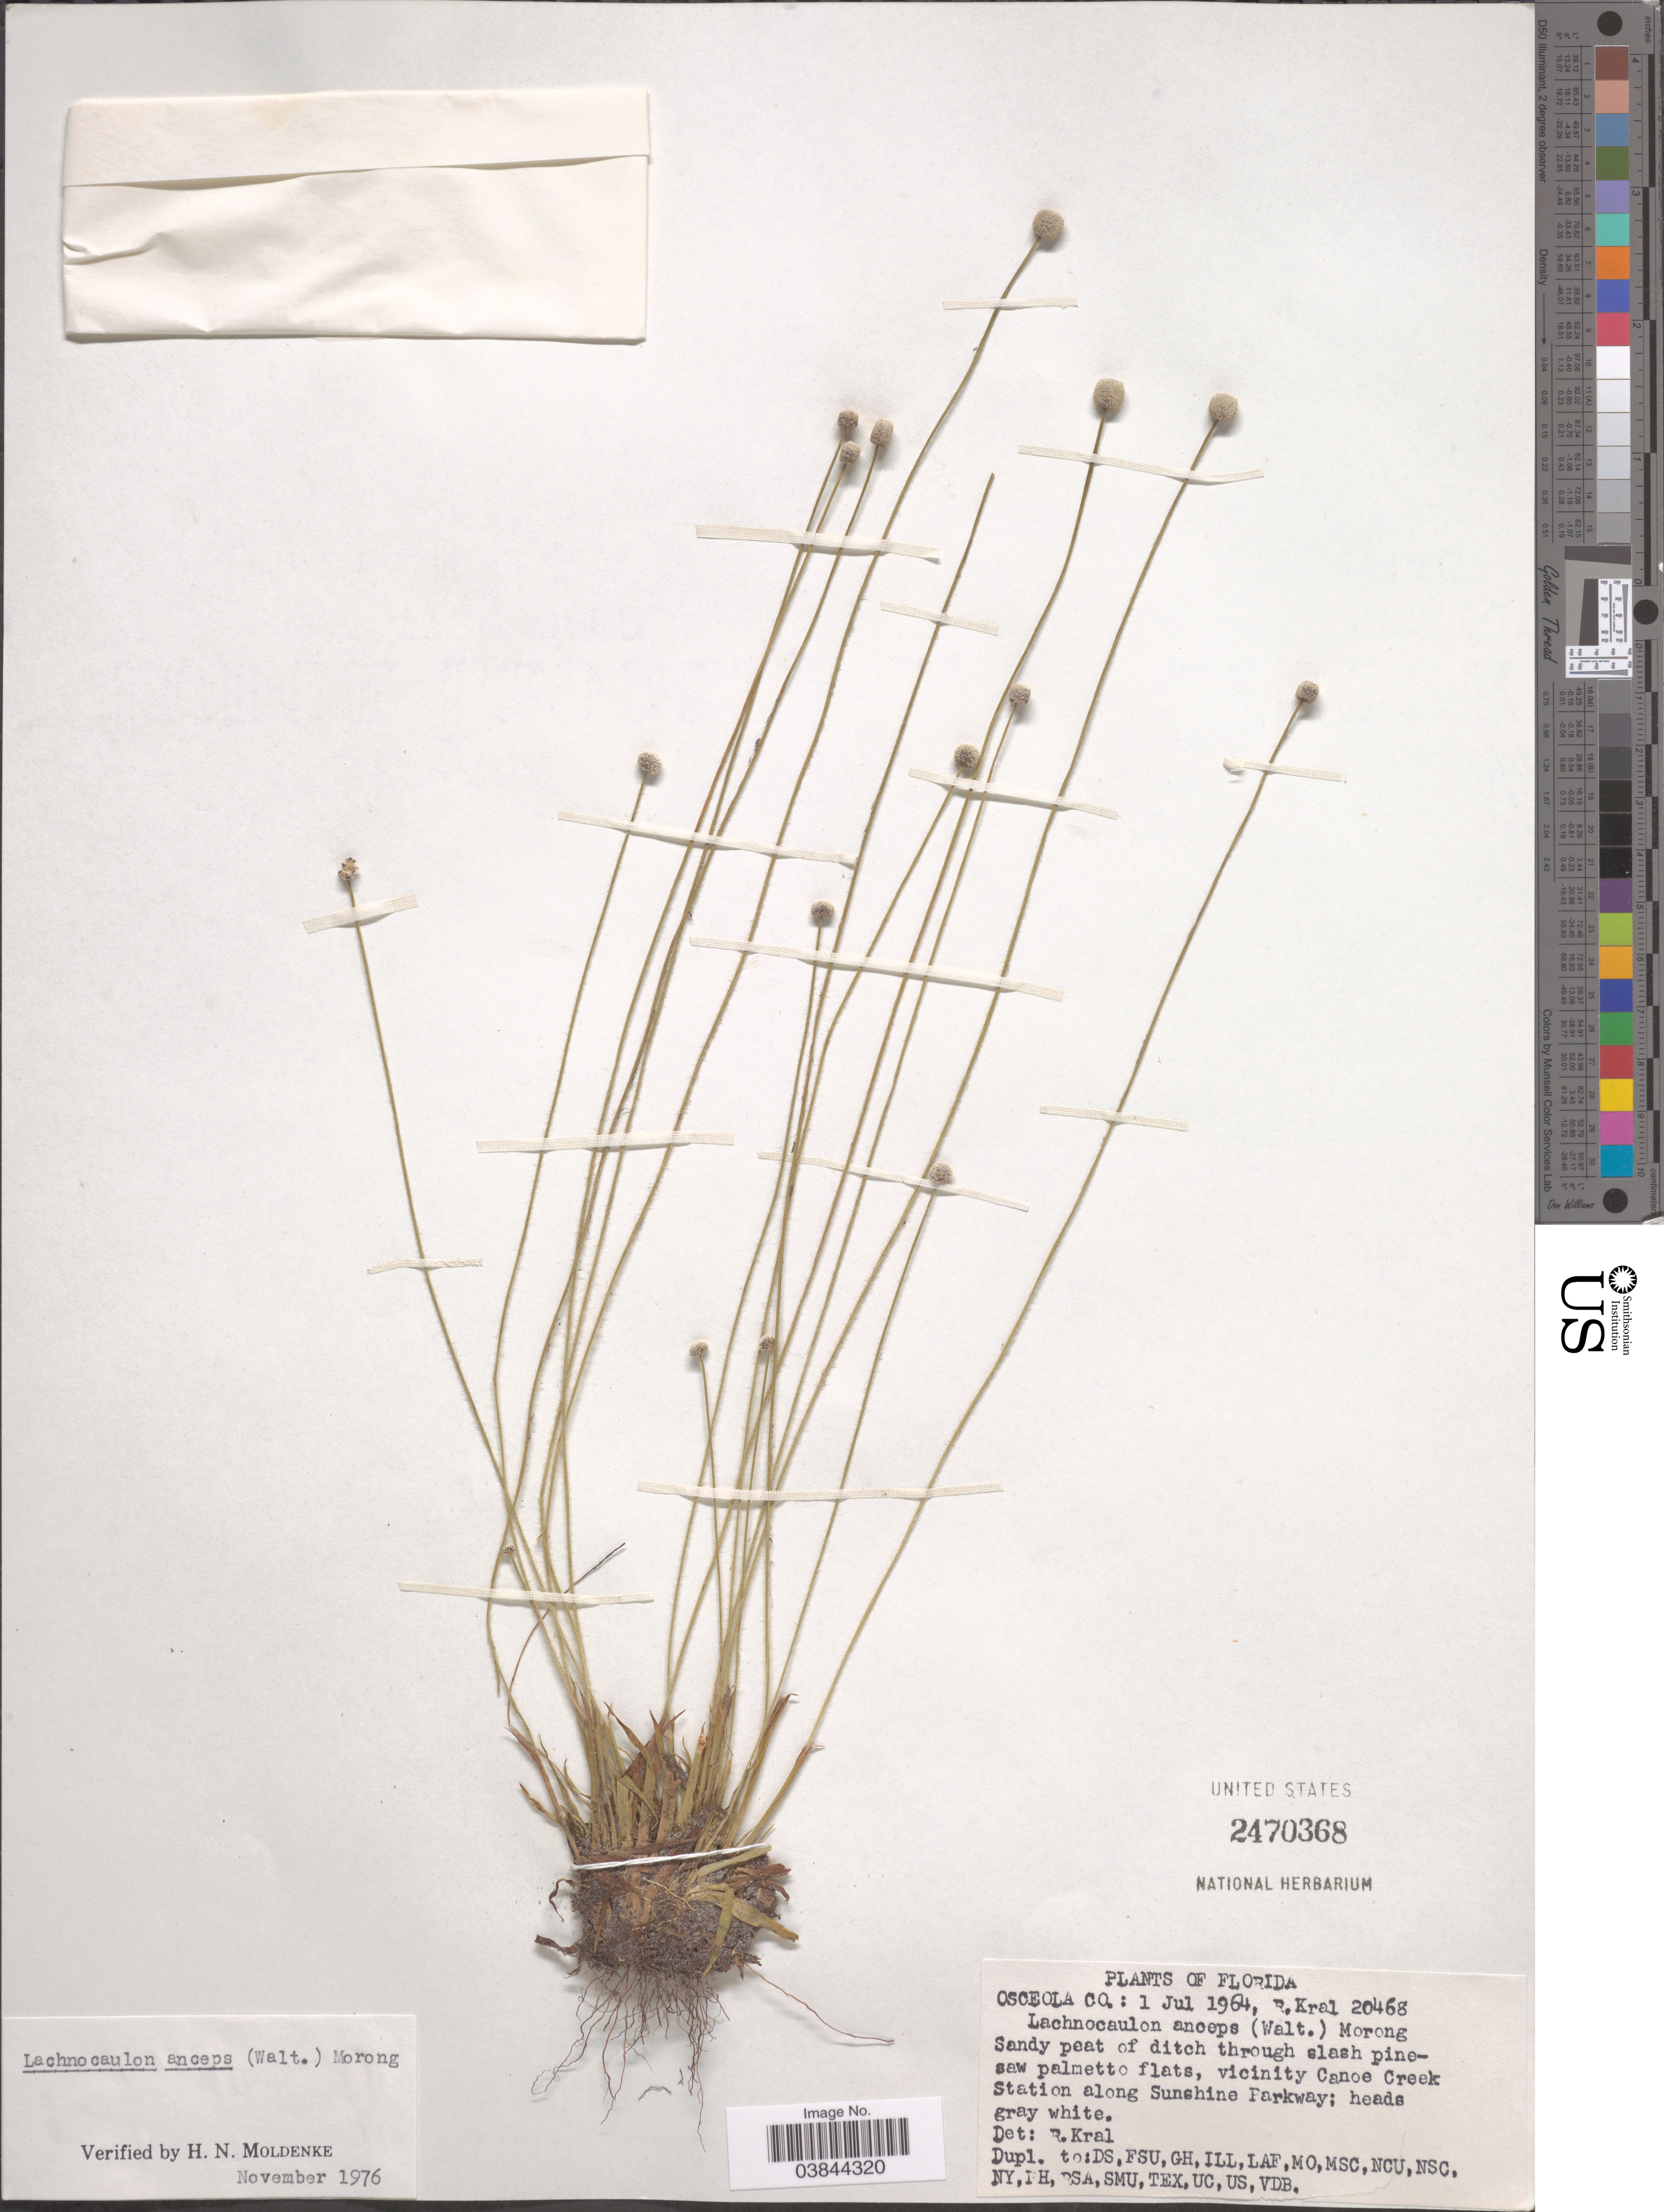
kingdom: Plantae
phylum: Tracheophyta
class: Liliopsida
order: Poales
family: Eriocaulaceae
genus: Lachnocaulon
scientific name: Lachnocaulon anceps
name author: (Walter) Morong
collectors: R. Kral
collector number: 20478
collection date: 1964-07-01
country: United States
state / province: Florida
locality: Osceola Co. Vicinity of Canoe Creek Station along Sunshine Parkway.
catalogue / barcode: US 2470368